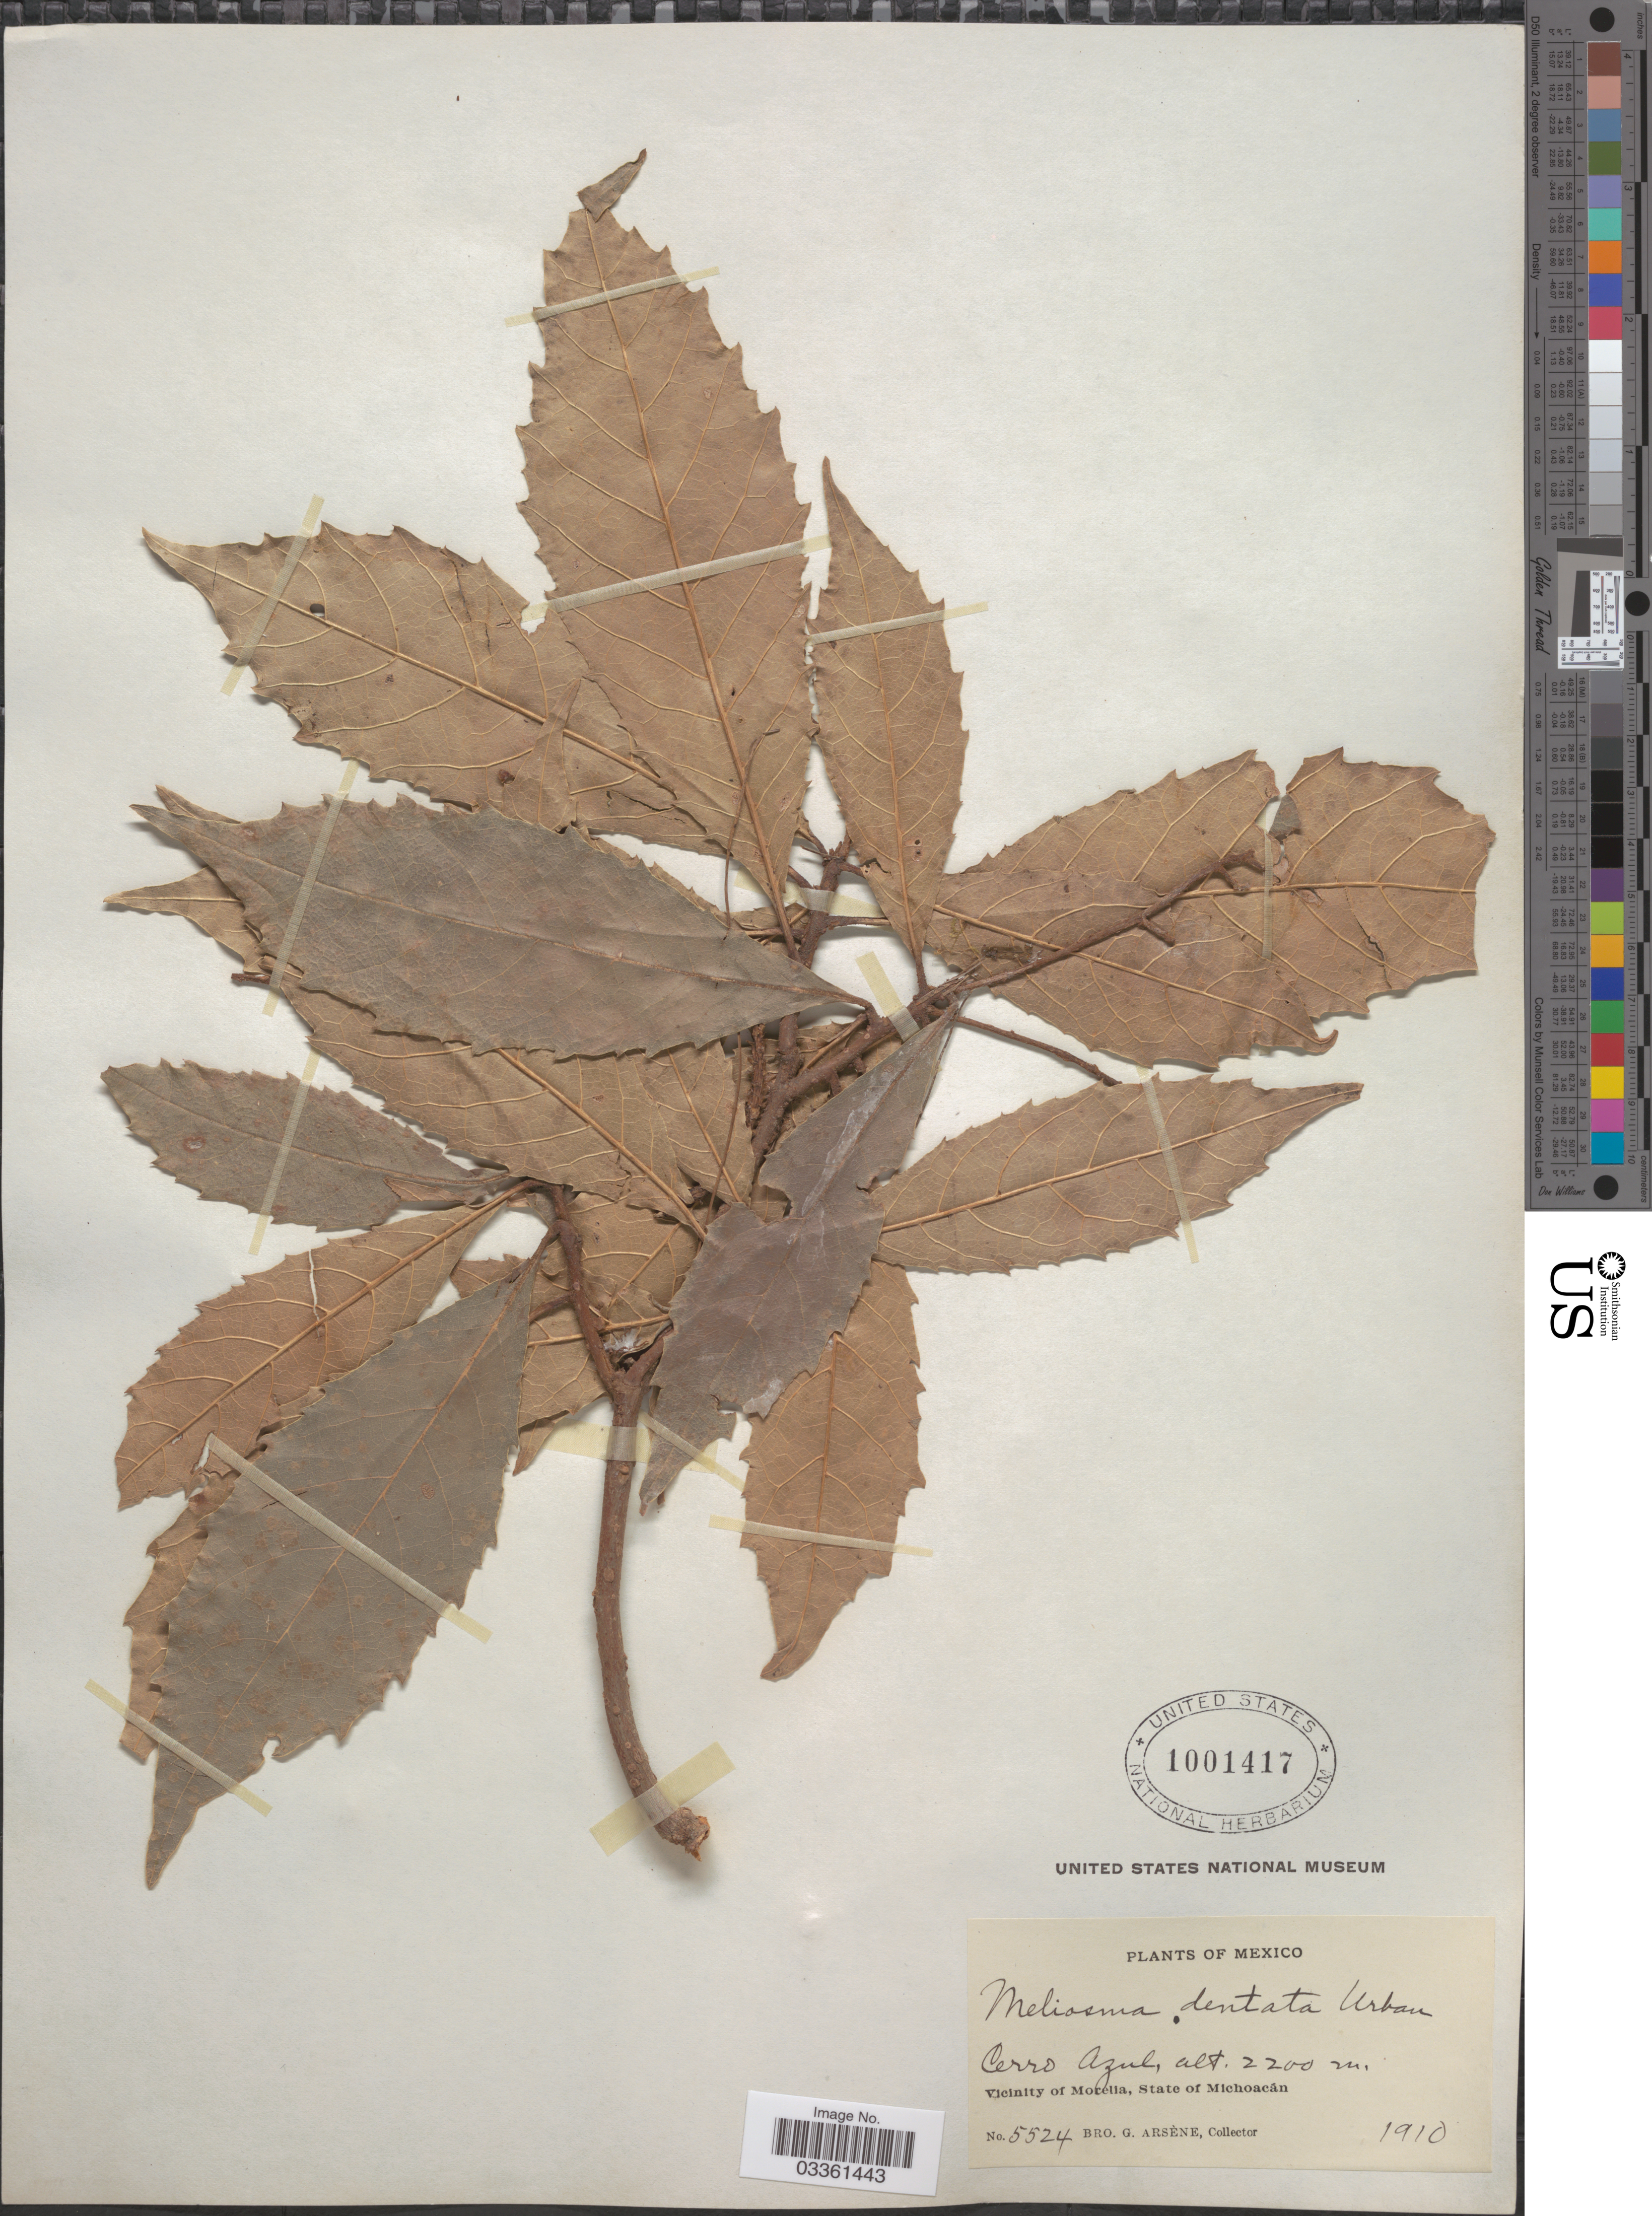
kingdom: Plantae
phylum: Tracheophyta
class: Magnoliopsida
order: Proteales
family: Sabiaceae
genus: Meliosma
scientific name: Meliosma dentata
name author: (Liebm.) Urb.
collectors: Bro. G. Arsène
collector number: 5524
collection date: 1910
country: Mexico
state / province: Michoacán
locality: Cerro Azul. Vicinity of Morelia.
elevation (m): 2200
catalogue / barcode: US 1001417